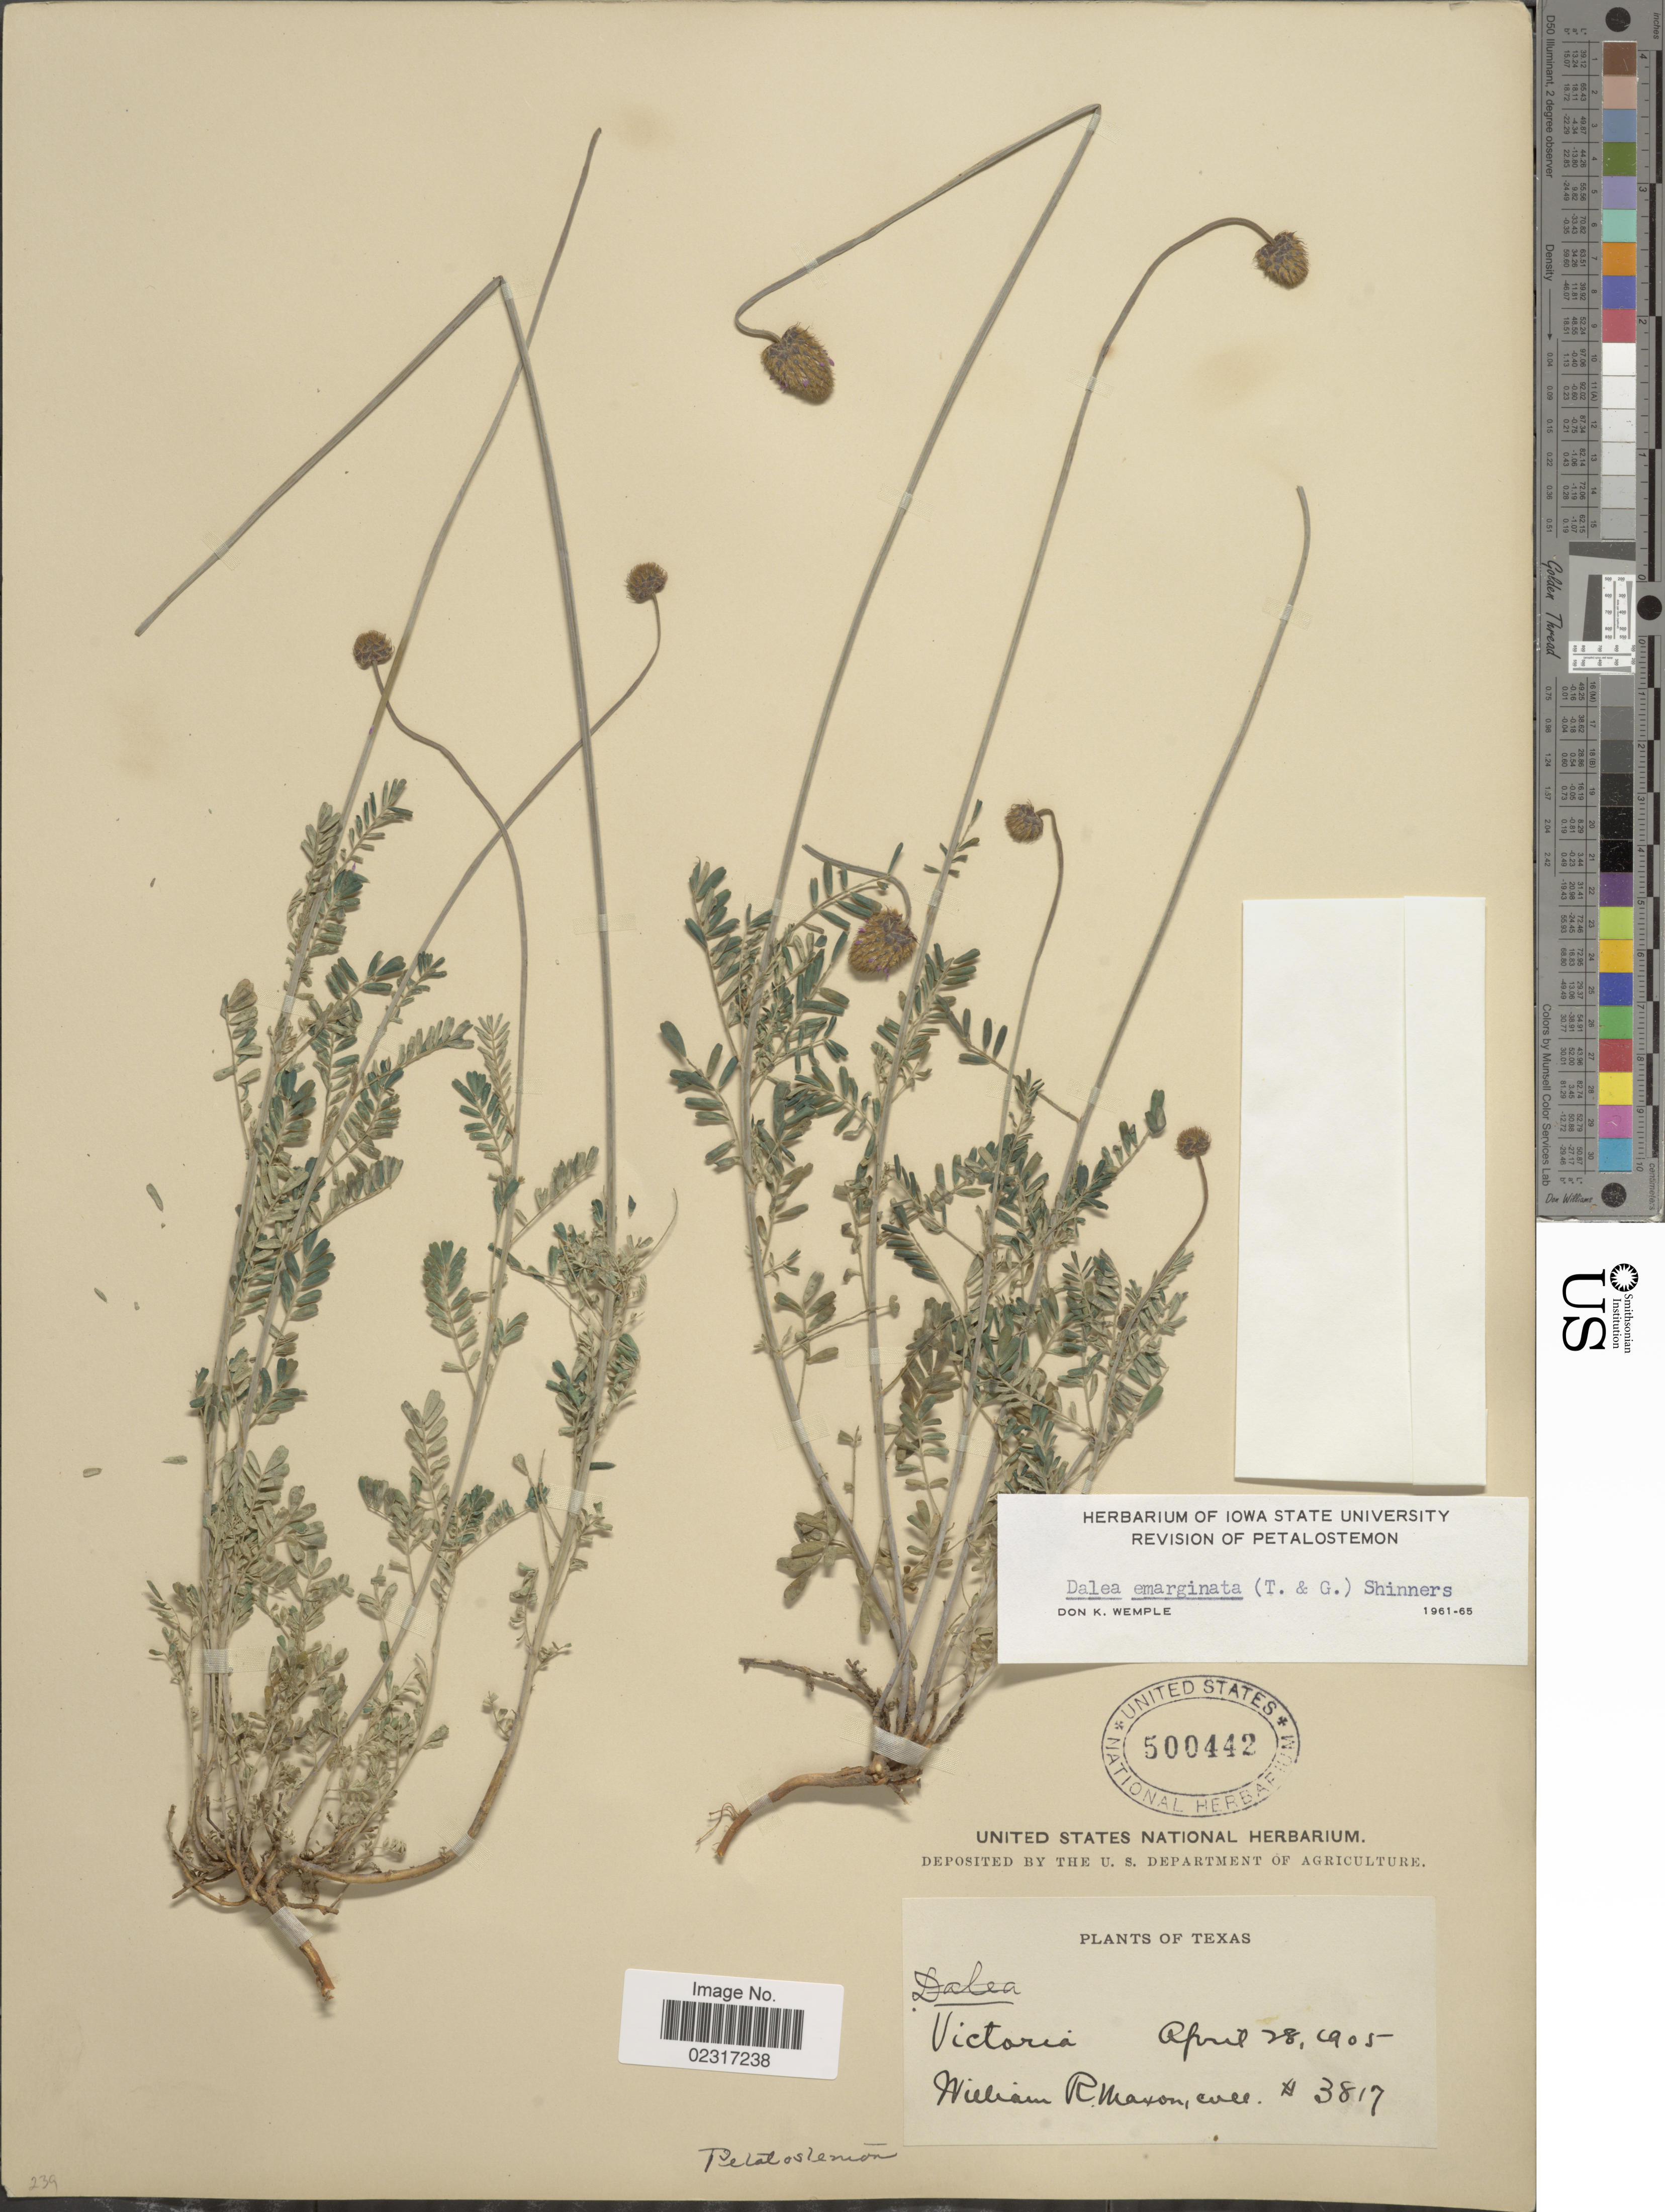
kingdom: Plantae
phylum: Tracheophyta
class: Magnoliopsida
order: Fabales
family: Fabaceae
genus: Dalea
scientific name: Dalea emarginata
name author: (Torr. & A. Gray) Shinners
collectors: W. R. Maxon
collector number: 3817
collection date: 1905-04-28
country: United States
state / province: Texas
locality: Victoria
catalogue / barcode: US 500442